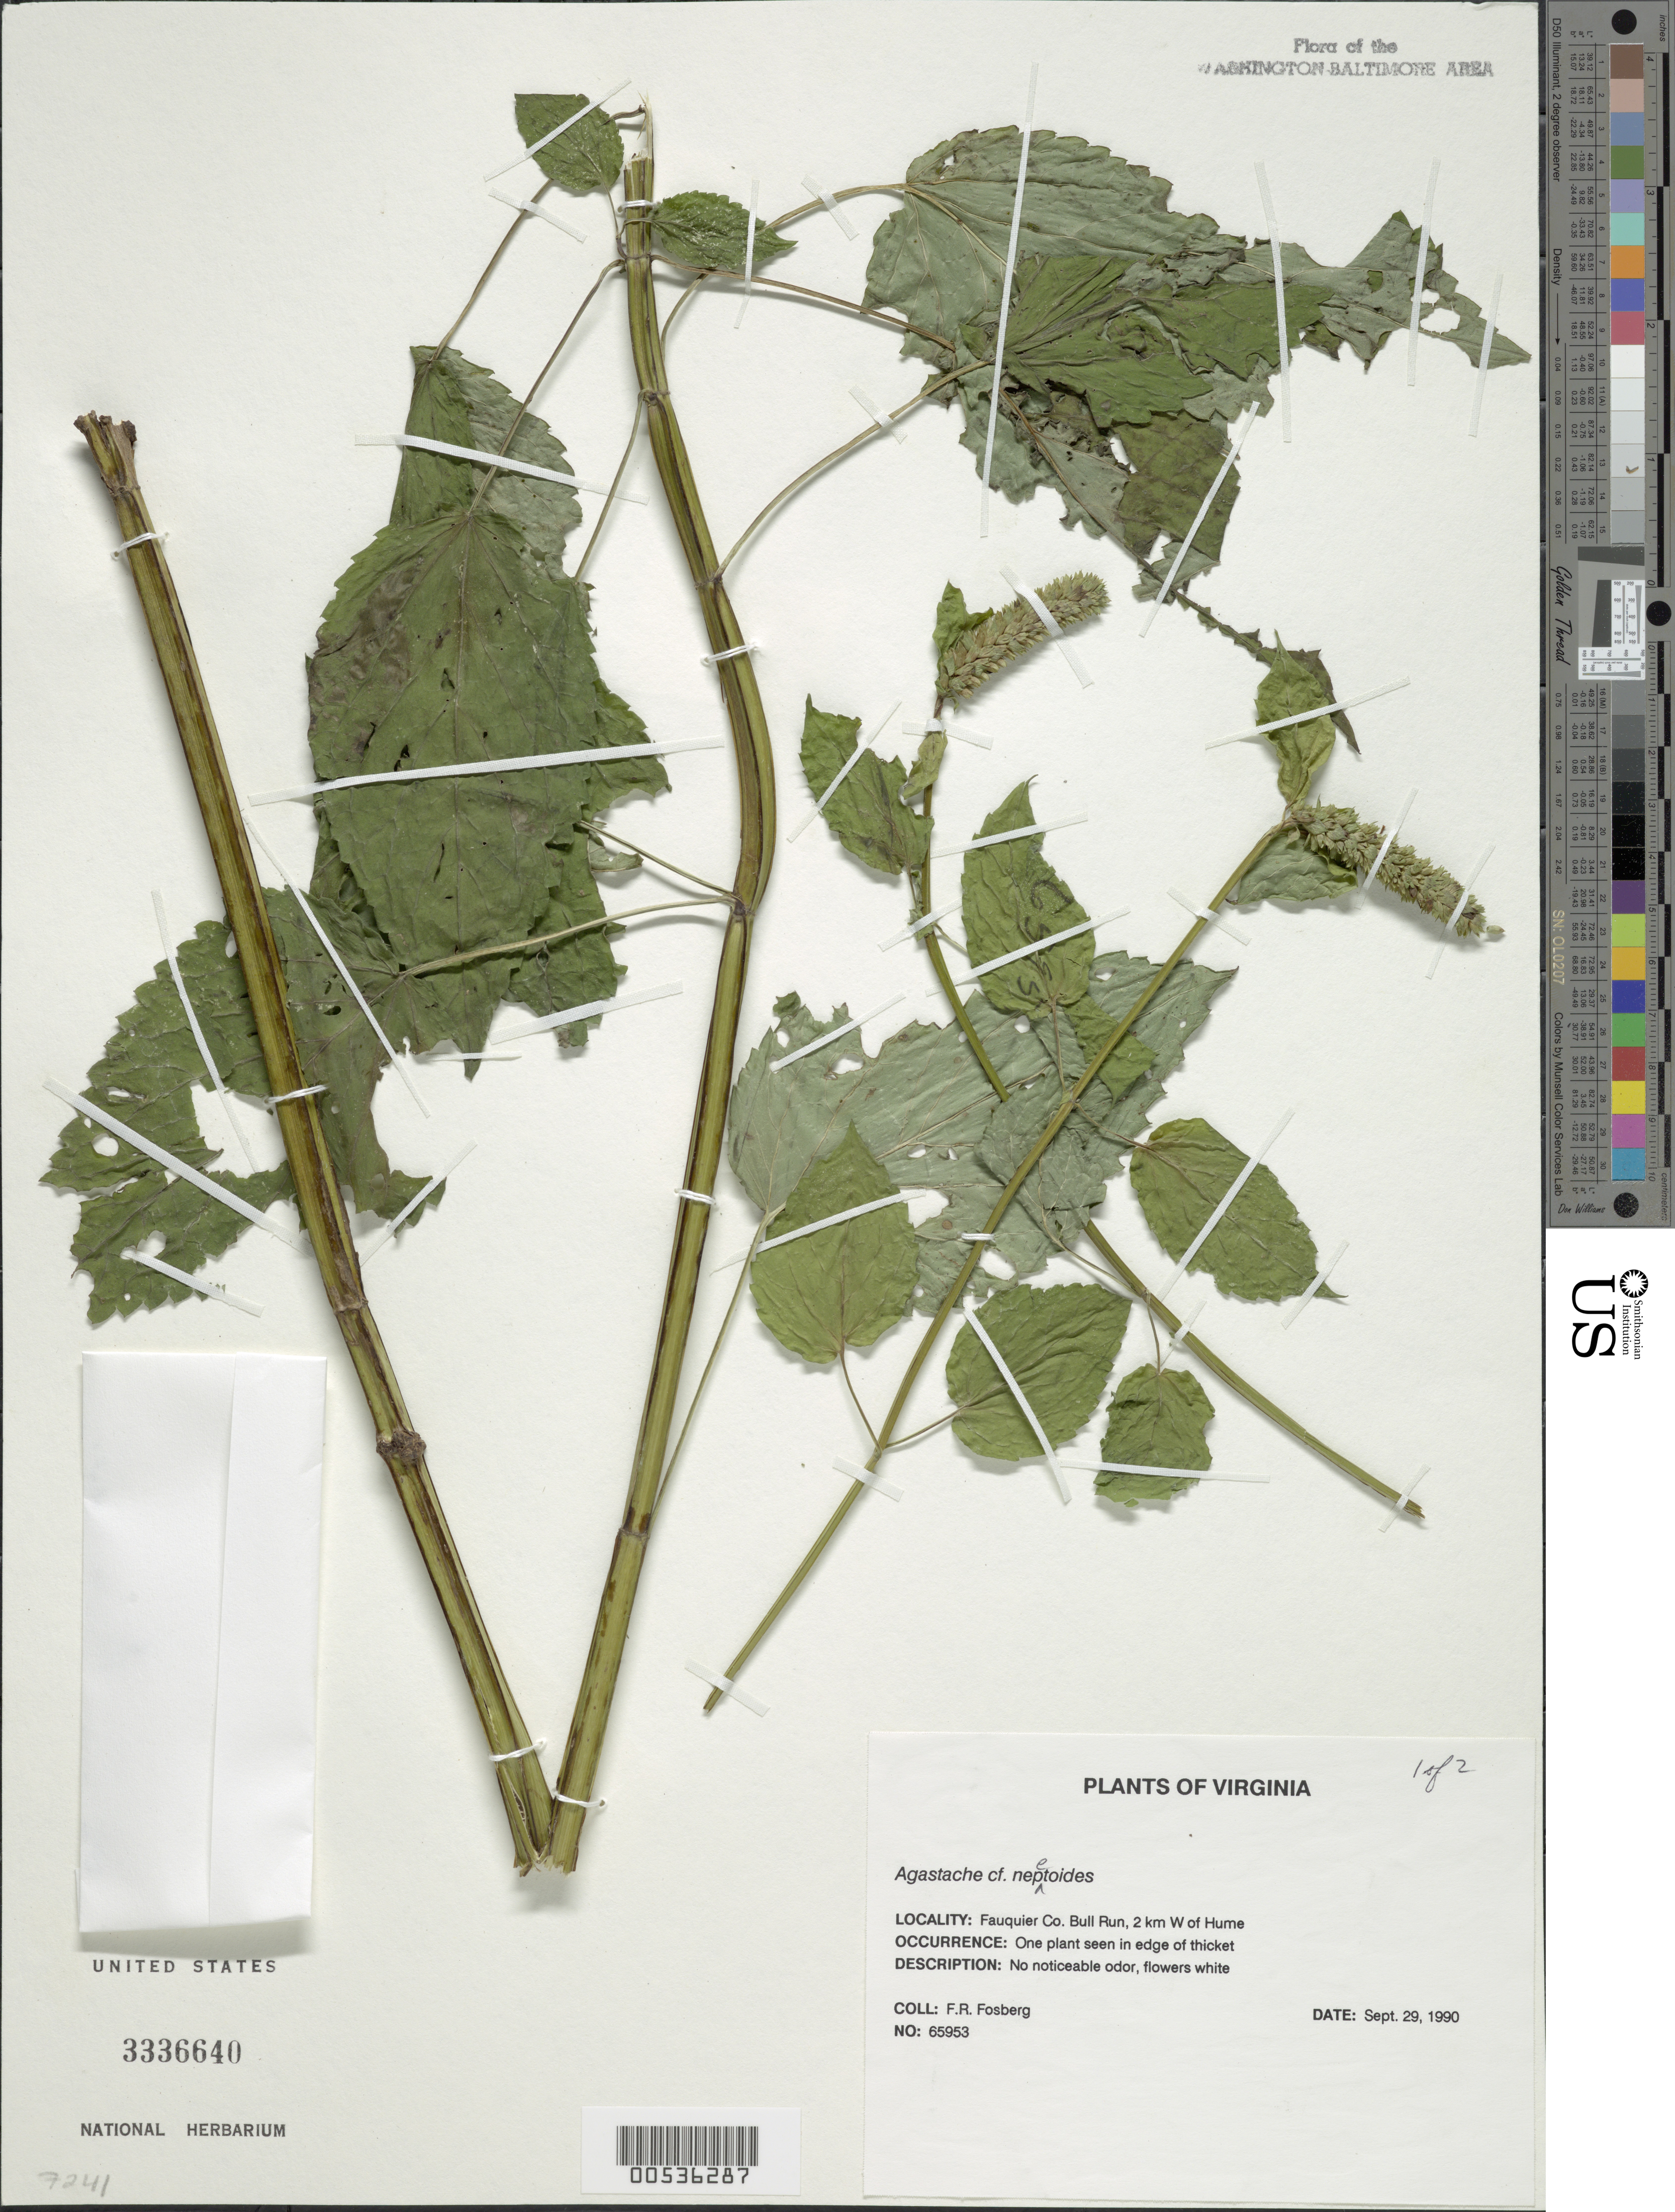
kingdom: Plantae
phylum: Tracheophyta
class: Magnoliopsida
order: Lamiales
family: Lamiaceae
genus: Agastache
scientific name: Agastache nepetoides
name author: (L.) Kuntze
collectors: F. R. Fosberg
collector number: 65953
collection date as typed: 29 Sep 1990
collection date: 1990-09-29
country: United States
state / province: Virginia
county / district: Fauquier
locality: Bull Run, W of Hume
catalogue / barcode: US 3336640